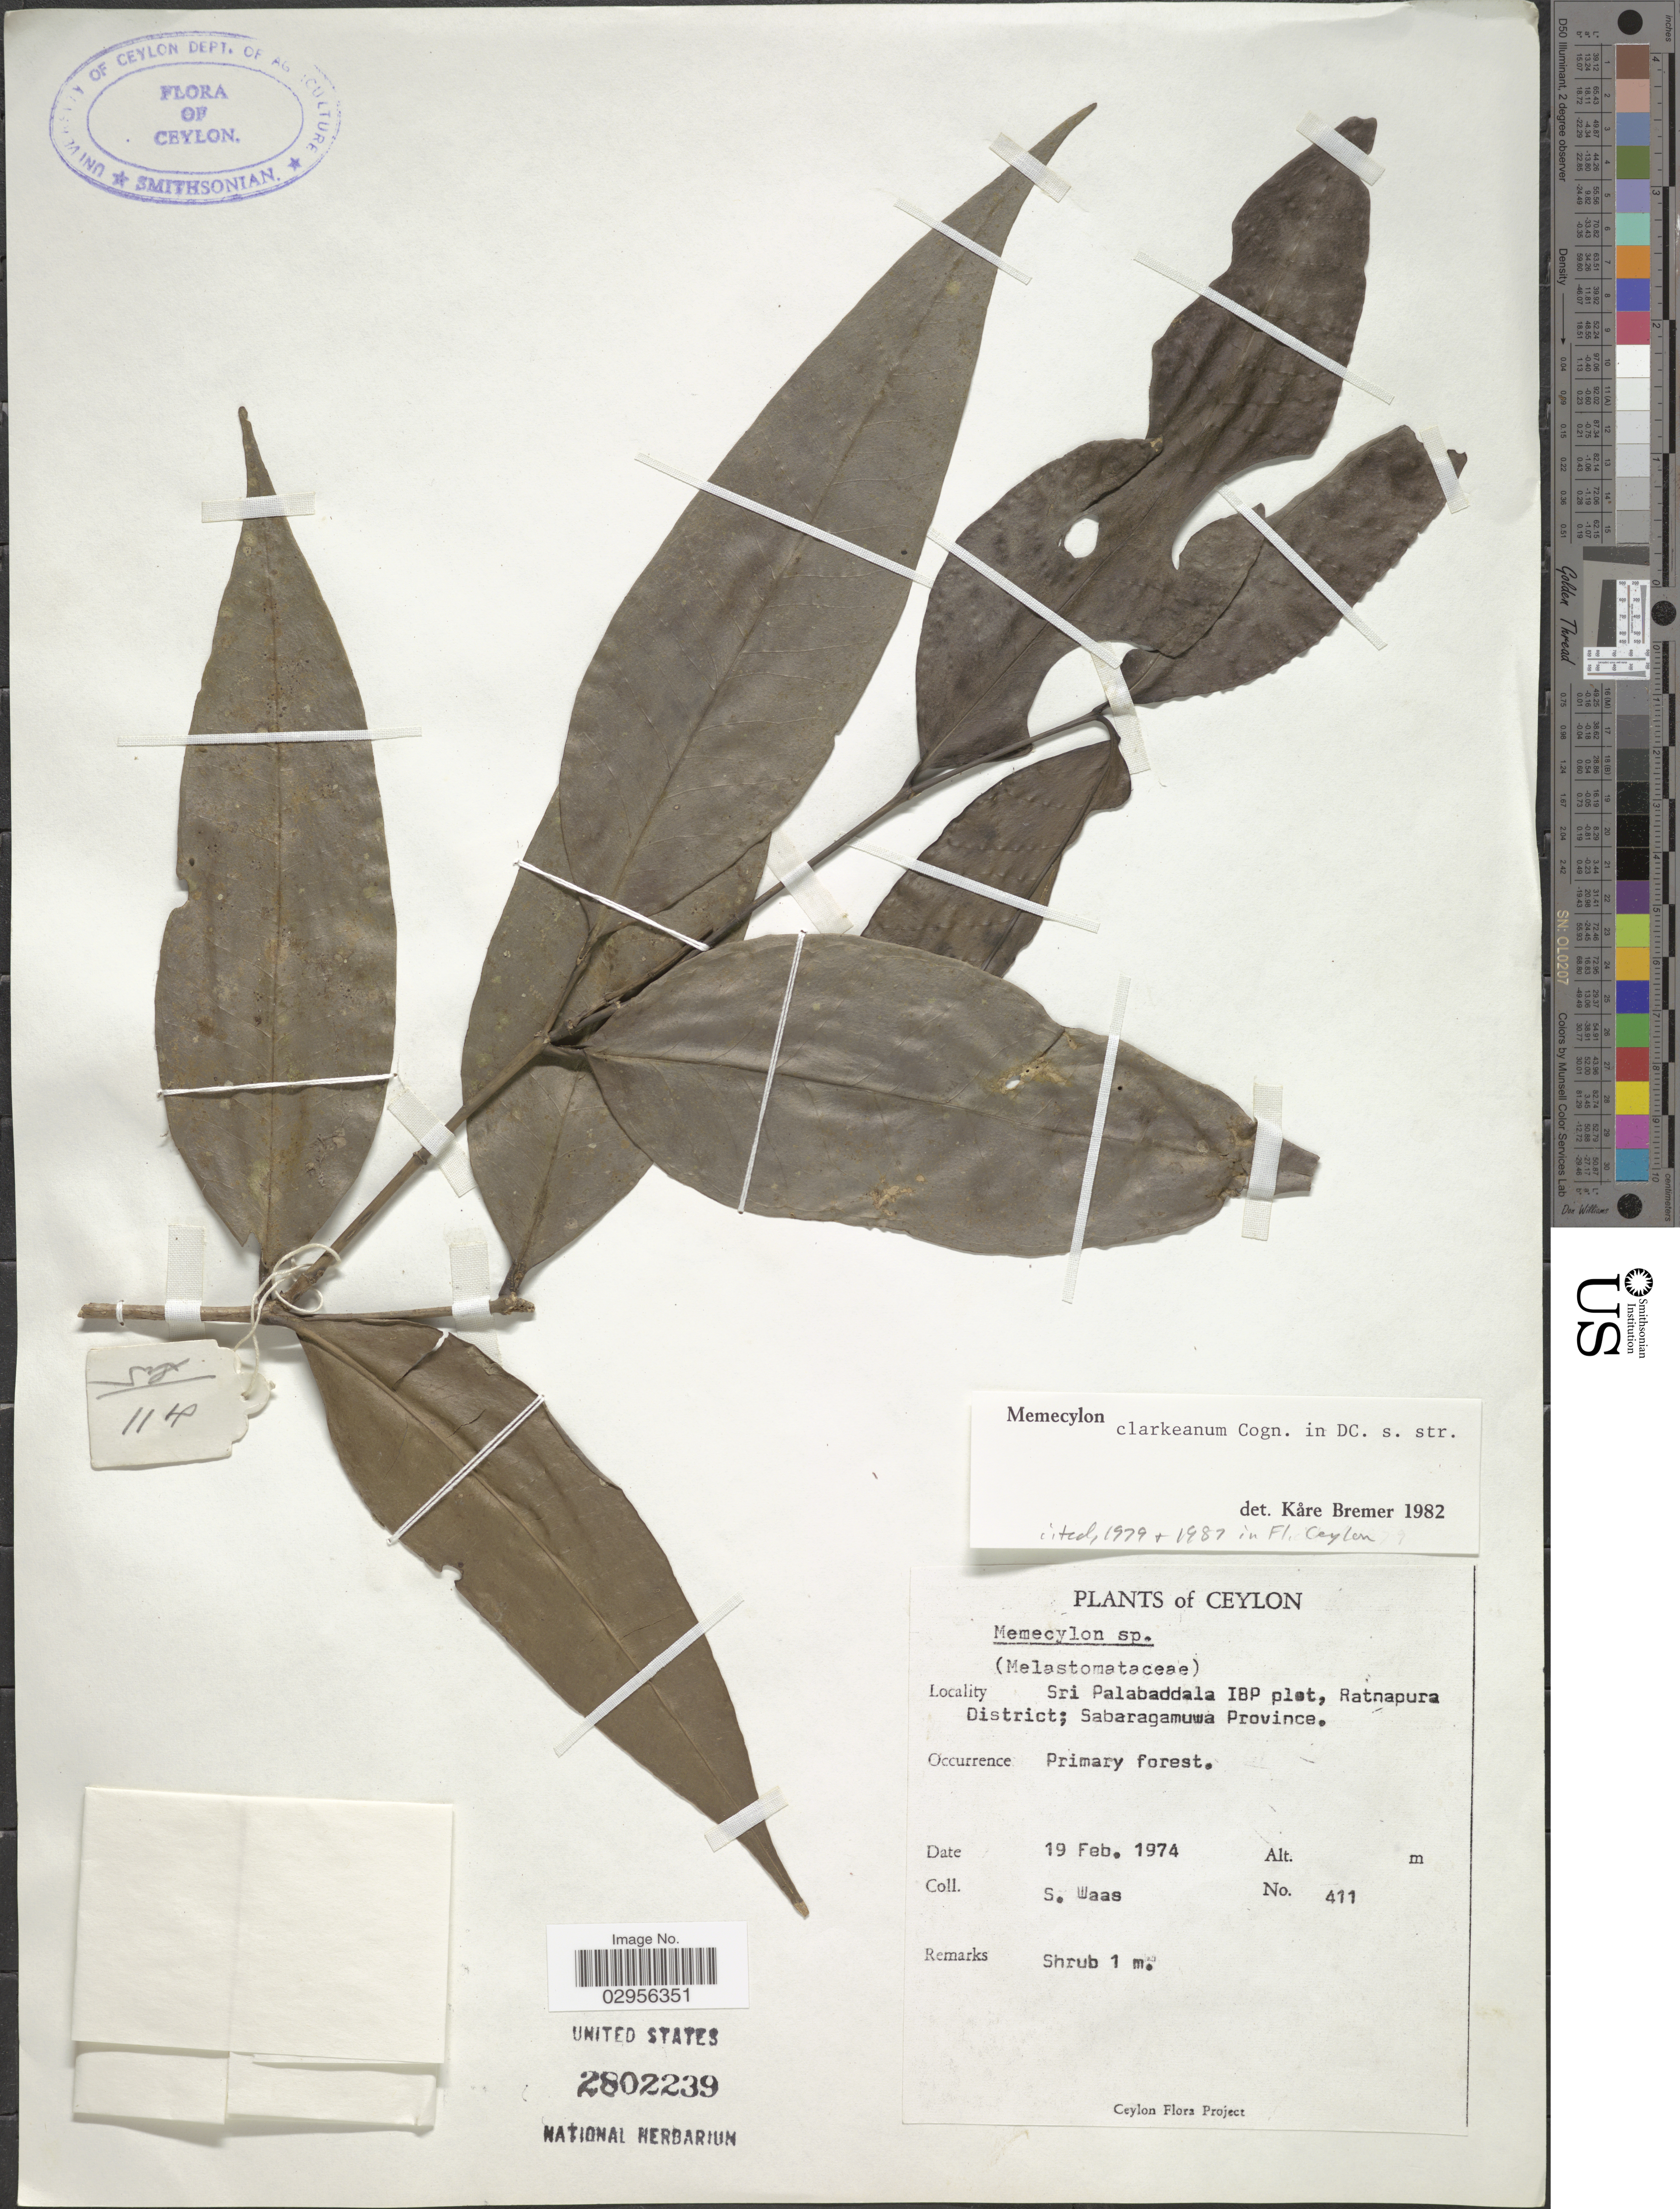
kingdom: Plantae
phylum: Tracheophyta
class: Magnoliopsida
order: Myrtales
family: Melastomataceae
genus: Memecylon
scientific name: Memecylon clarkeanum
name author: Cogn.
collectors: S. Waas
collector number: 411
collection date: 1974-02-19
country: Sri Lanka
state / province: Sabaragamuwa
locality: Ceylon. Sri Palabaddala IBP plot, Ratnapura District.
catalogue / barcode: US 2802239